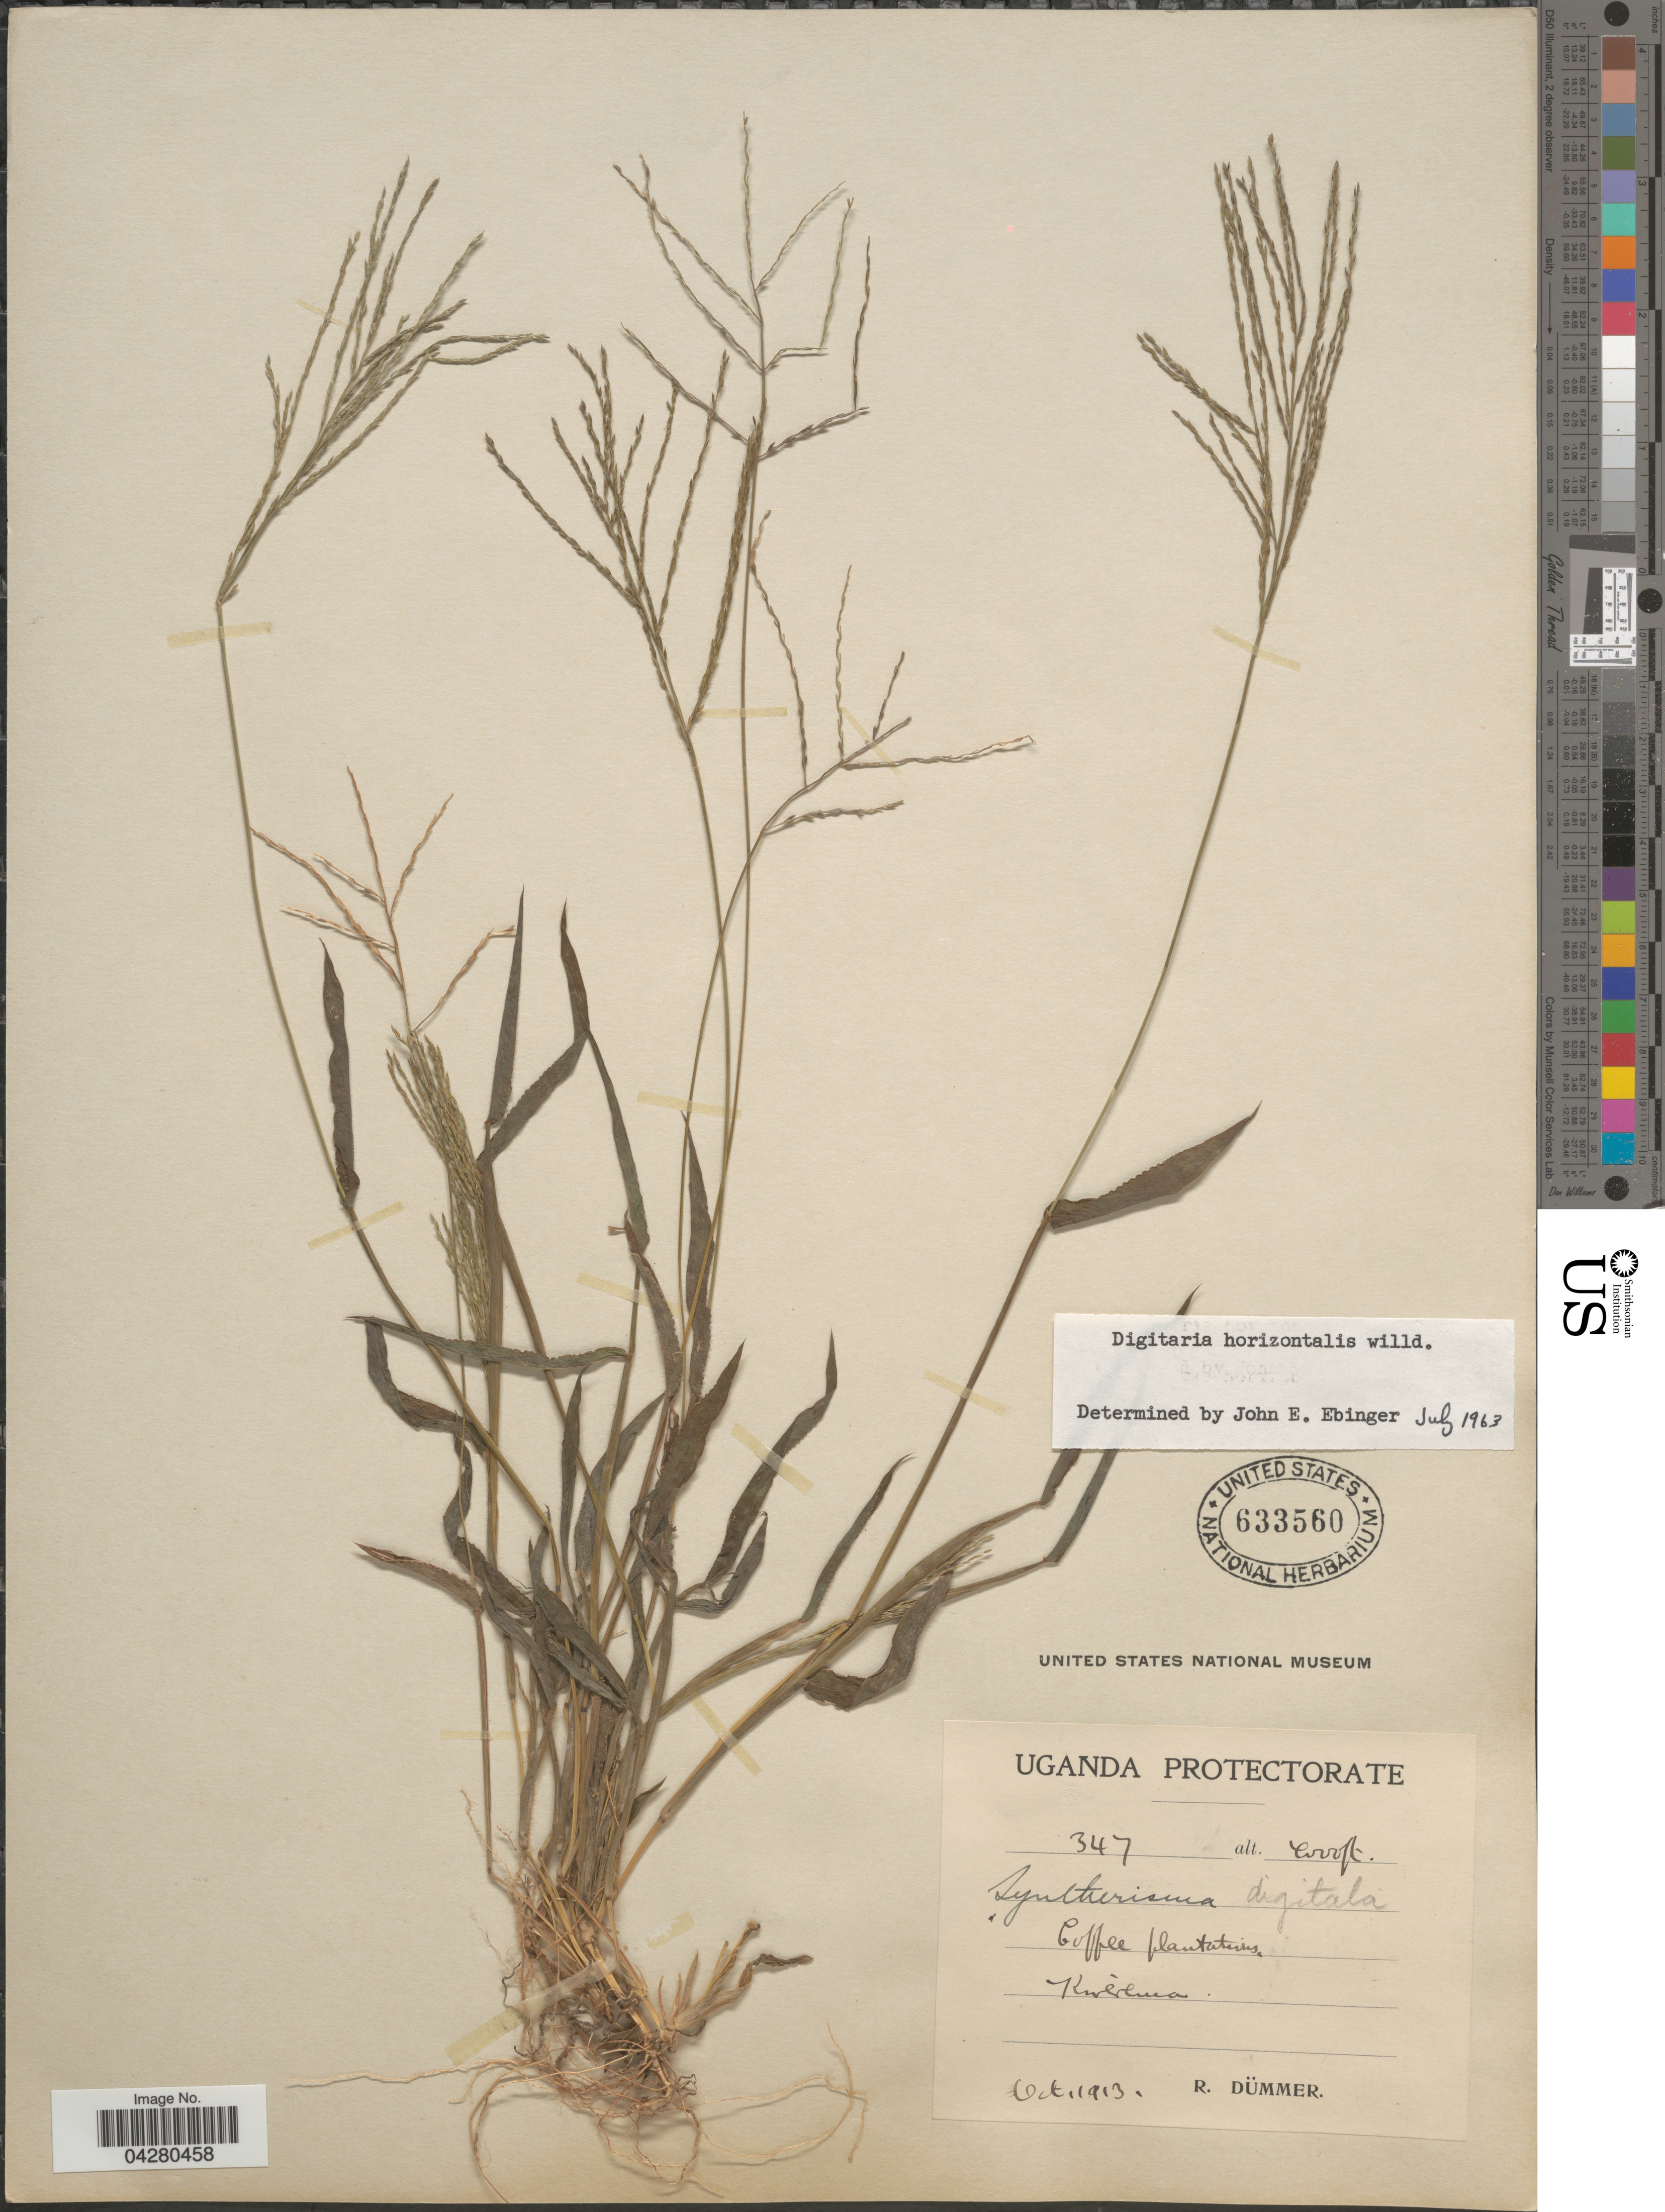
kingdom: Plantae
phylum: Tracheophyta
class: Liliopsida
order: Poales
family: Poaceae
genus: Digitaria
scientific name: Digitaria horizontalis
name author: Willd.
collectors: R. A. Dümmer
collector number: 347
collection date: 1913-10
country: Uganda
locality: Coffee plantation. Kwélua.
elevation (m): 1829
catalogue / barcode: US 633560